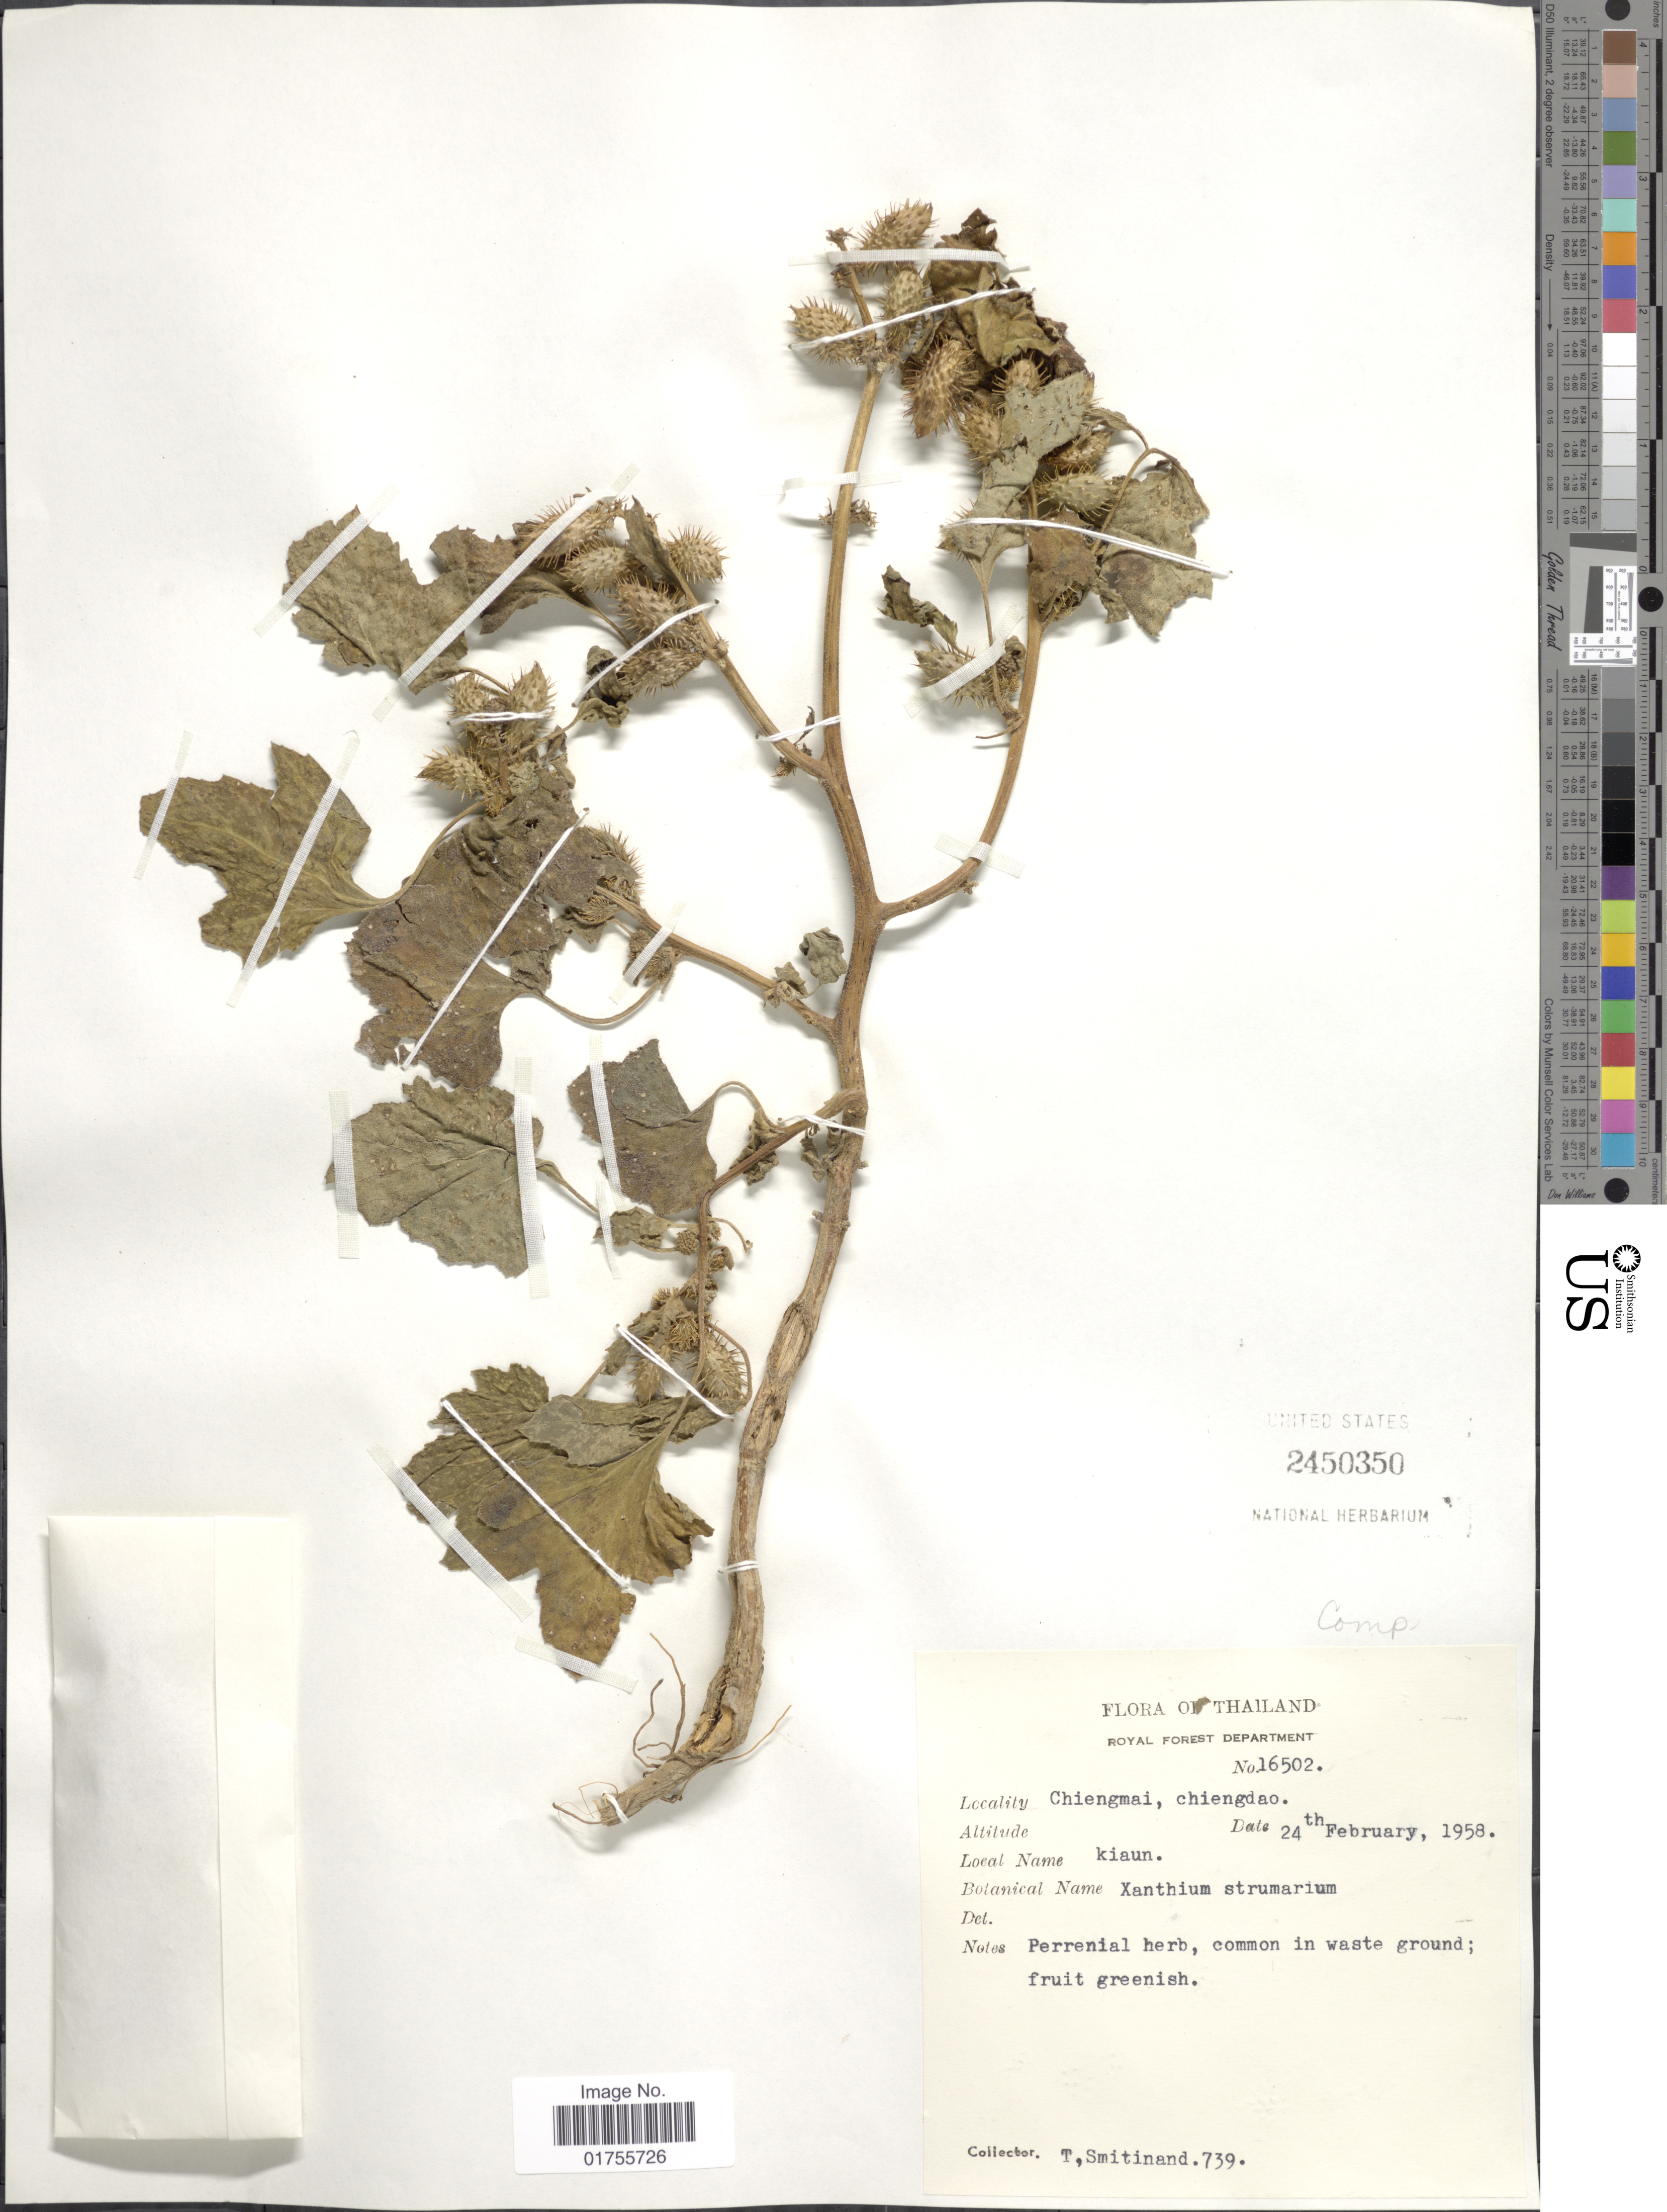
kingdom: Plantae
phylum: Tracheophyta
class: Magnoliopsida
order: Asterales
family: Asteraceae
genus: Xanthium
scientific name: Xanthium strumarium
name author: L.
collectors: T. Smitinand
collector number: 739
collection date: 1958-02-24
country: Thailand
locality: Chiengmai, chiengdao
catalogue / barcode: US 2450350